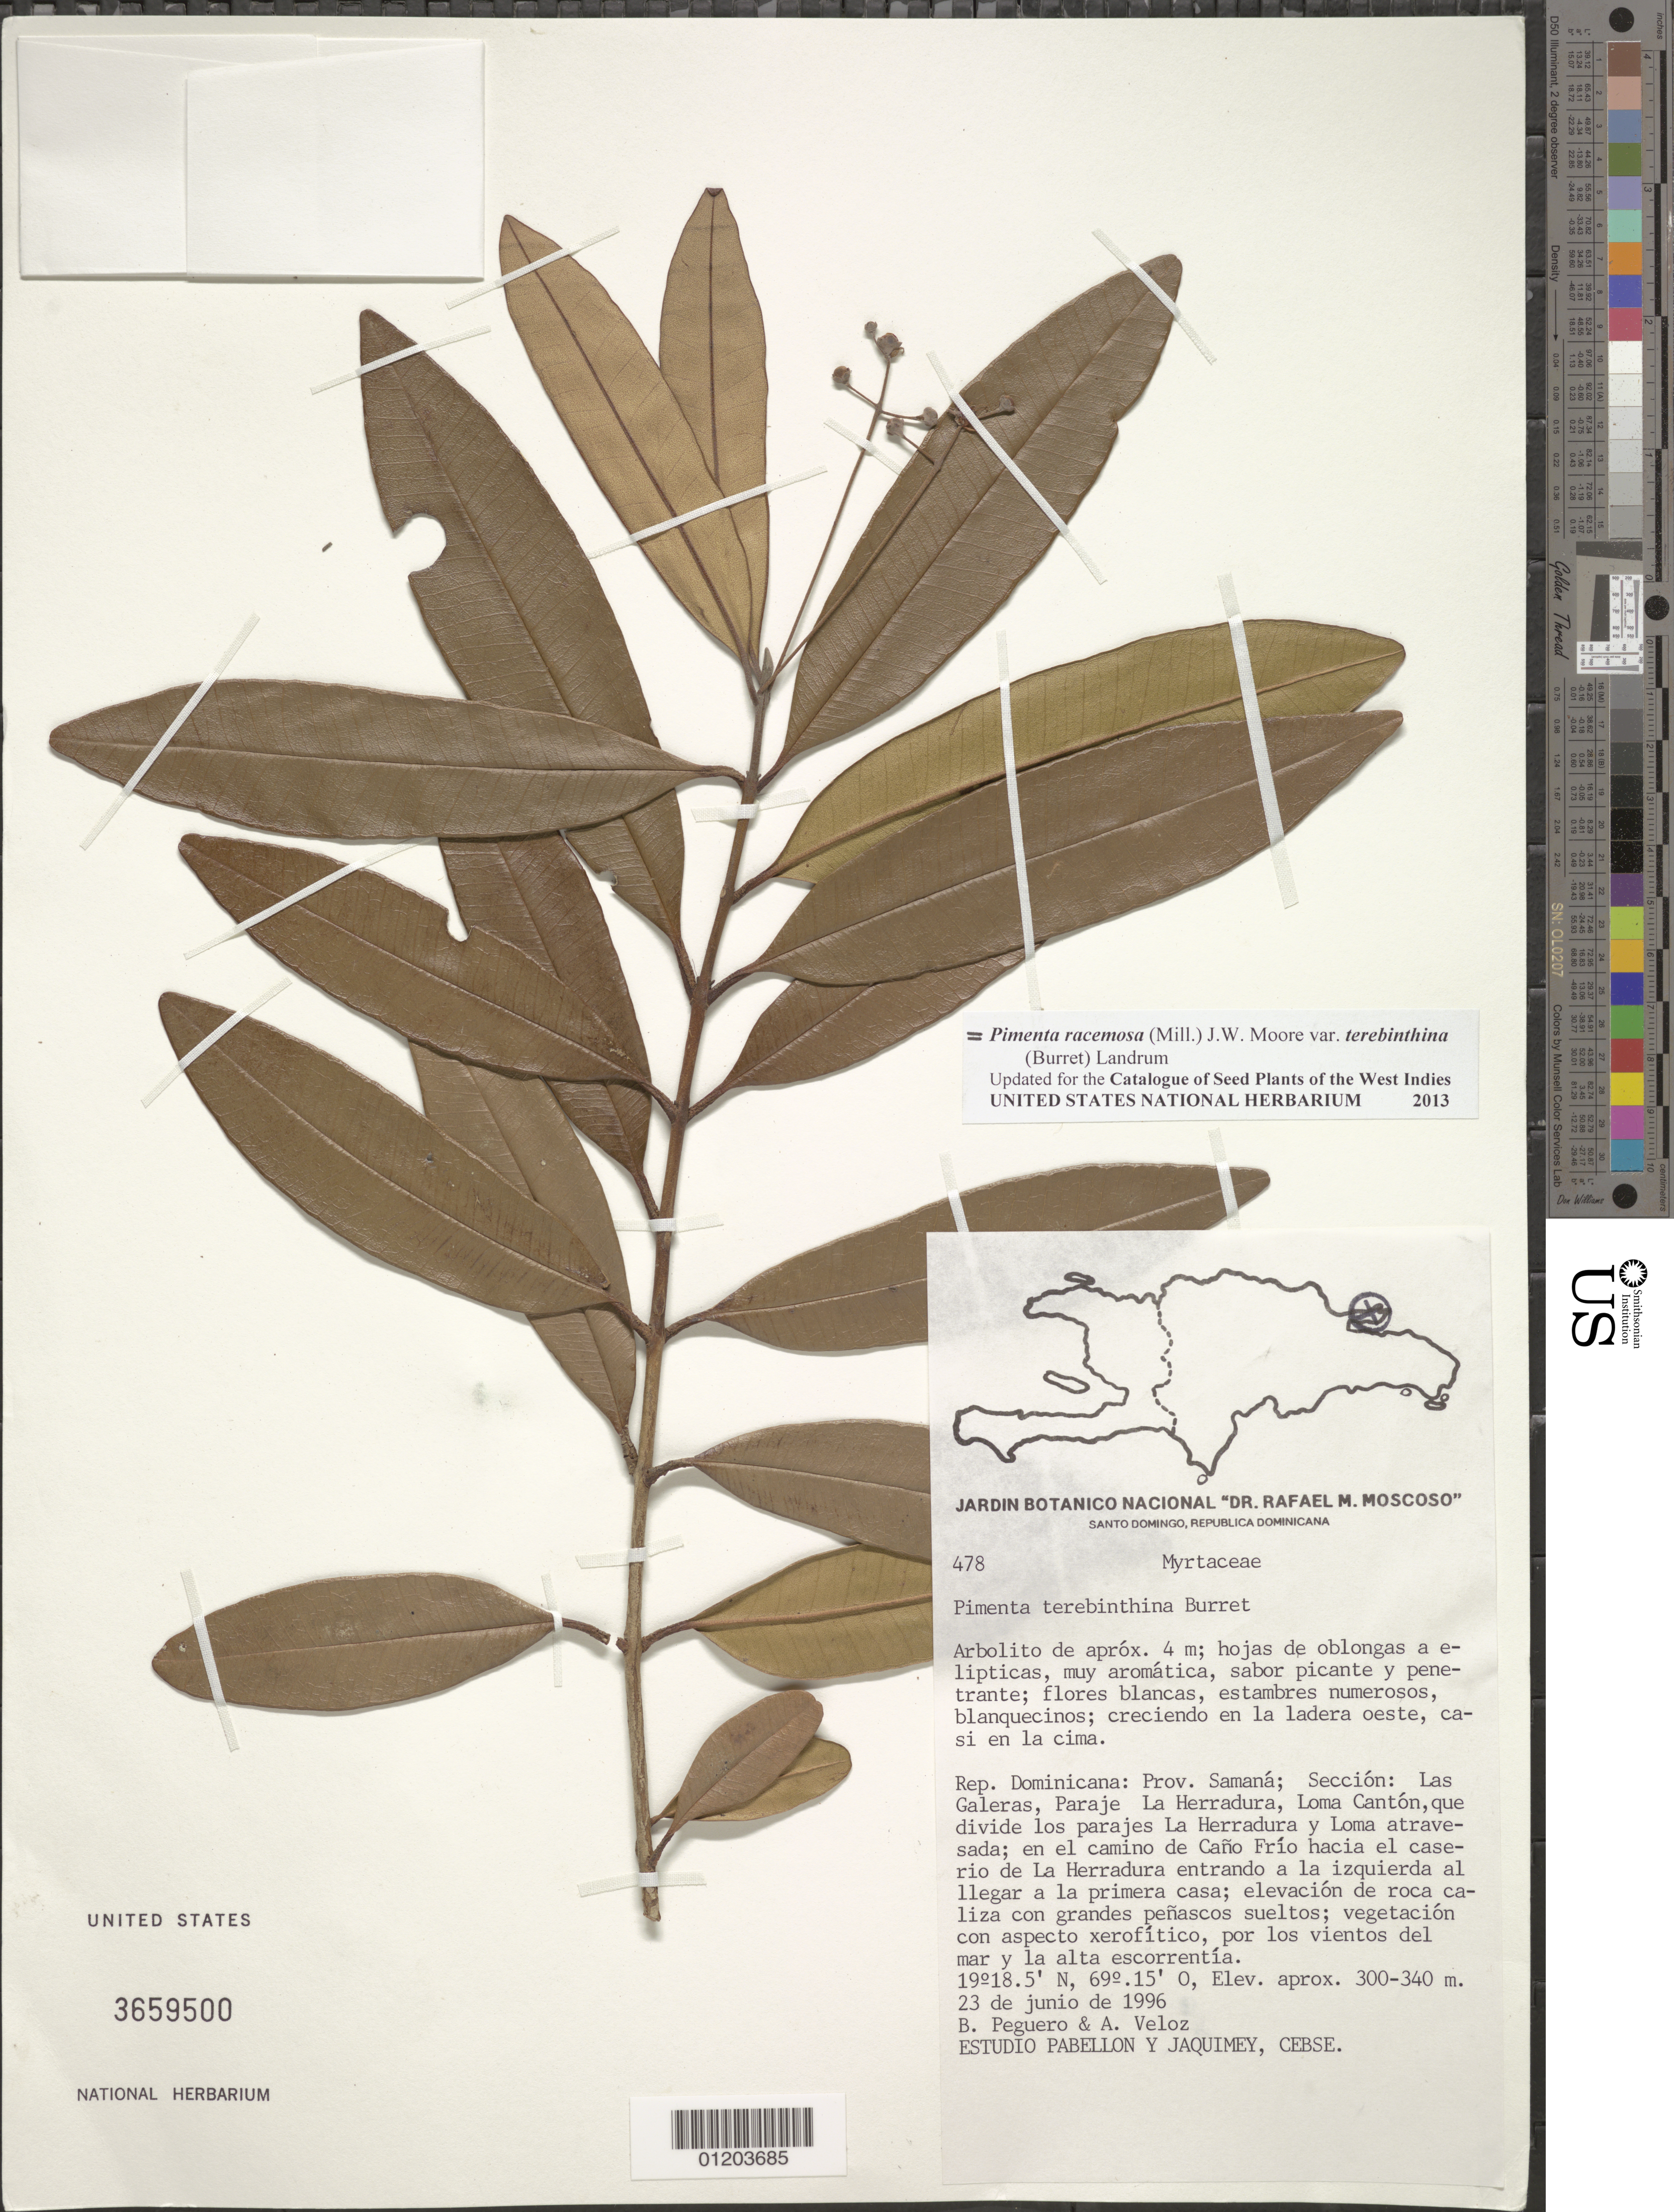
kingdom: Plantae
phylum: Tracheophyta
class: Magnoliopsida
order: Myrtales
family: Myrtaceae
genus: Pimenta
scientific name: Pimenta racemosa var. terebinthina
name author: (Burret) Landrum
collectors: B. Peguero & A. Veloz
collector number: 478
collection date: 1996-06-23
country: Dominican Republic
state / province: Samaná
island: Hispaniola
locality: Sección: Las Galeras, Paraje La Herradura, Loma Cantón, que divide los parajes La Herradura y Loma atravesada; en el camino de Caño Frío hacia el caserio de La Herradura entrando a la izquierda al llegar a la primera casa.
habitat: Elevación de roca caliza con grandes peñascos sueltos; vegetación con aspecto xerofítico, por los vientos del mar y la alta escorrentía.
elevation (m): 300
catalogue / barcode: US 3659500